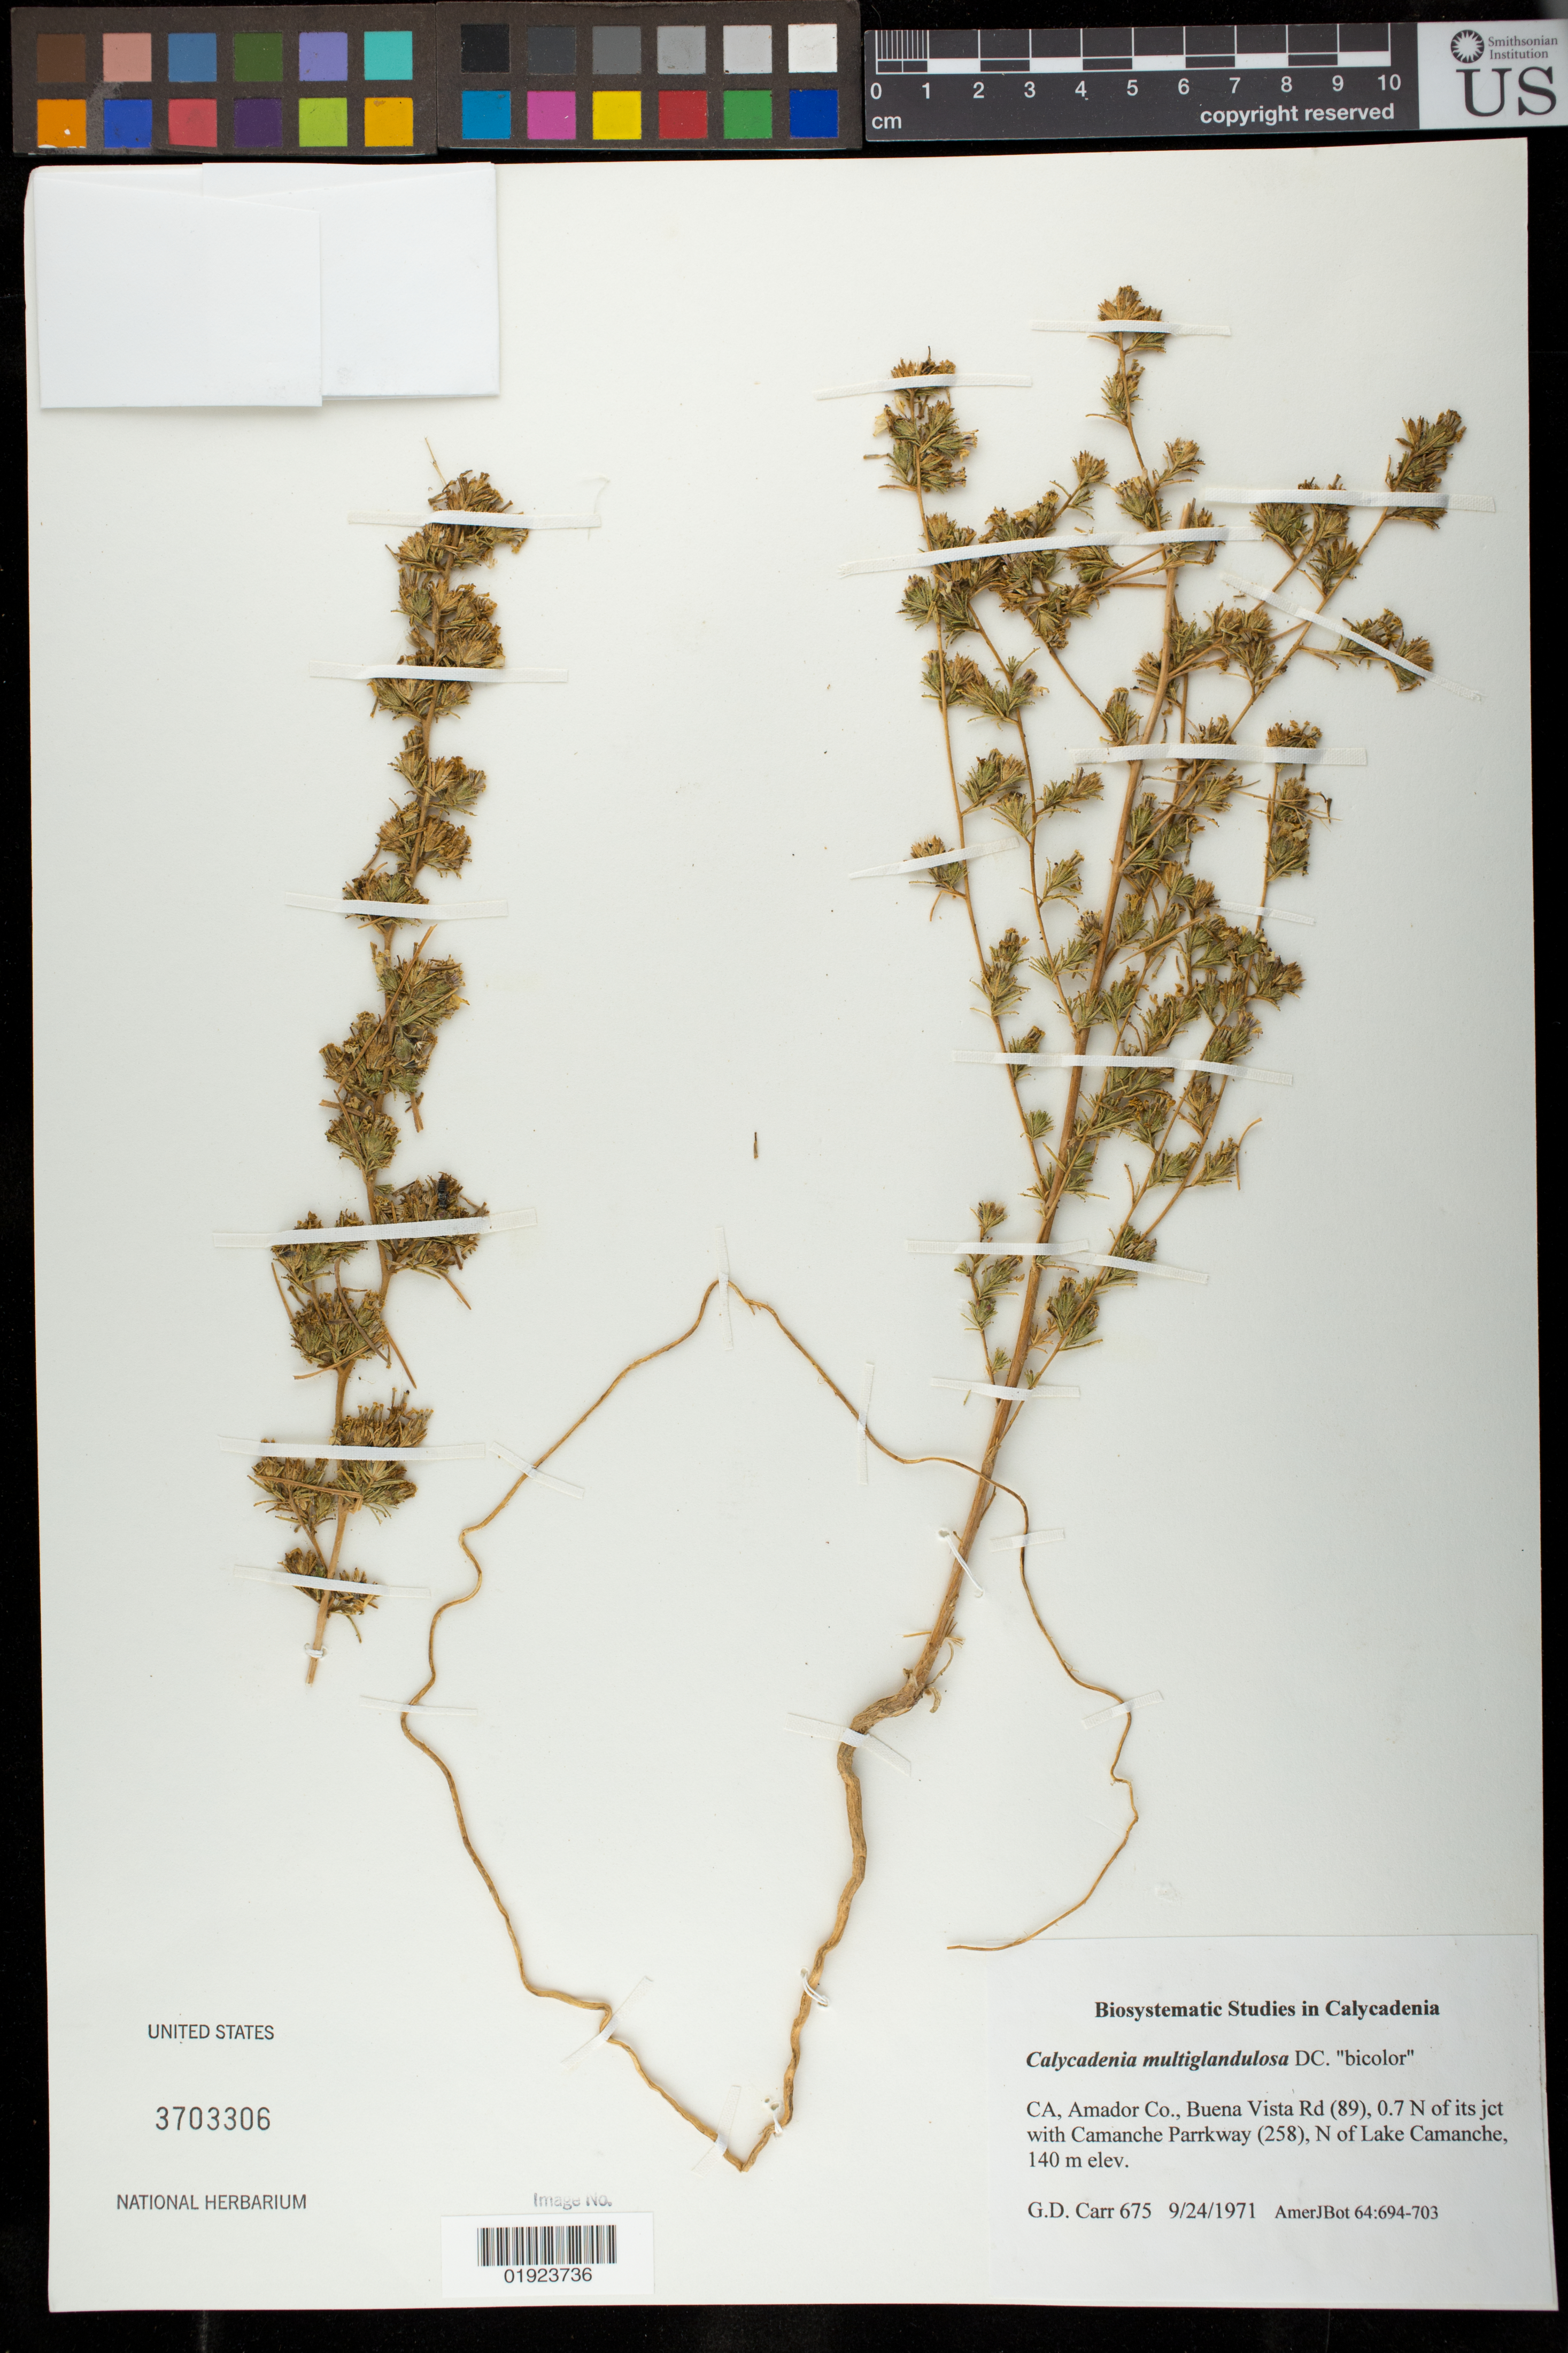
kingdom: Plantae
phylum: Tracheophyta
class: Magnoliopsida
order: Asterales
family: Asteraceae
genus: Calycadenia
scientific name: Calycadenia multiglandulosa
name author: DC.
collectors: G. Carr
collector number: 675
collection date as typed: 9/24/1971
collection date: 1971-09-24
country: United States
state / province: California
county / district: Amador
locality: Buena Vista Rd (89), 0.7 N of its jct with Camanche Parrkway (258), N of Lake Camanche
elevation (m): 140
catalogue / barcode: US 3703306